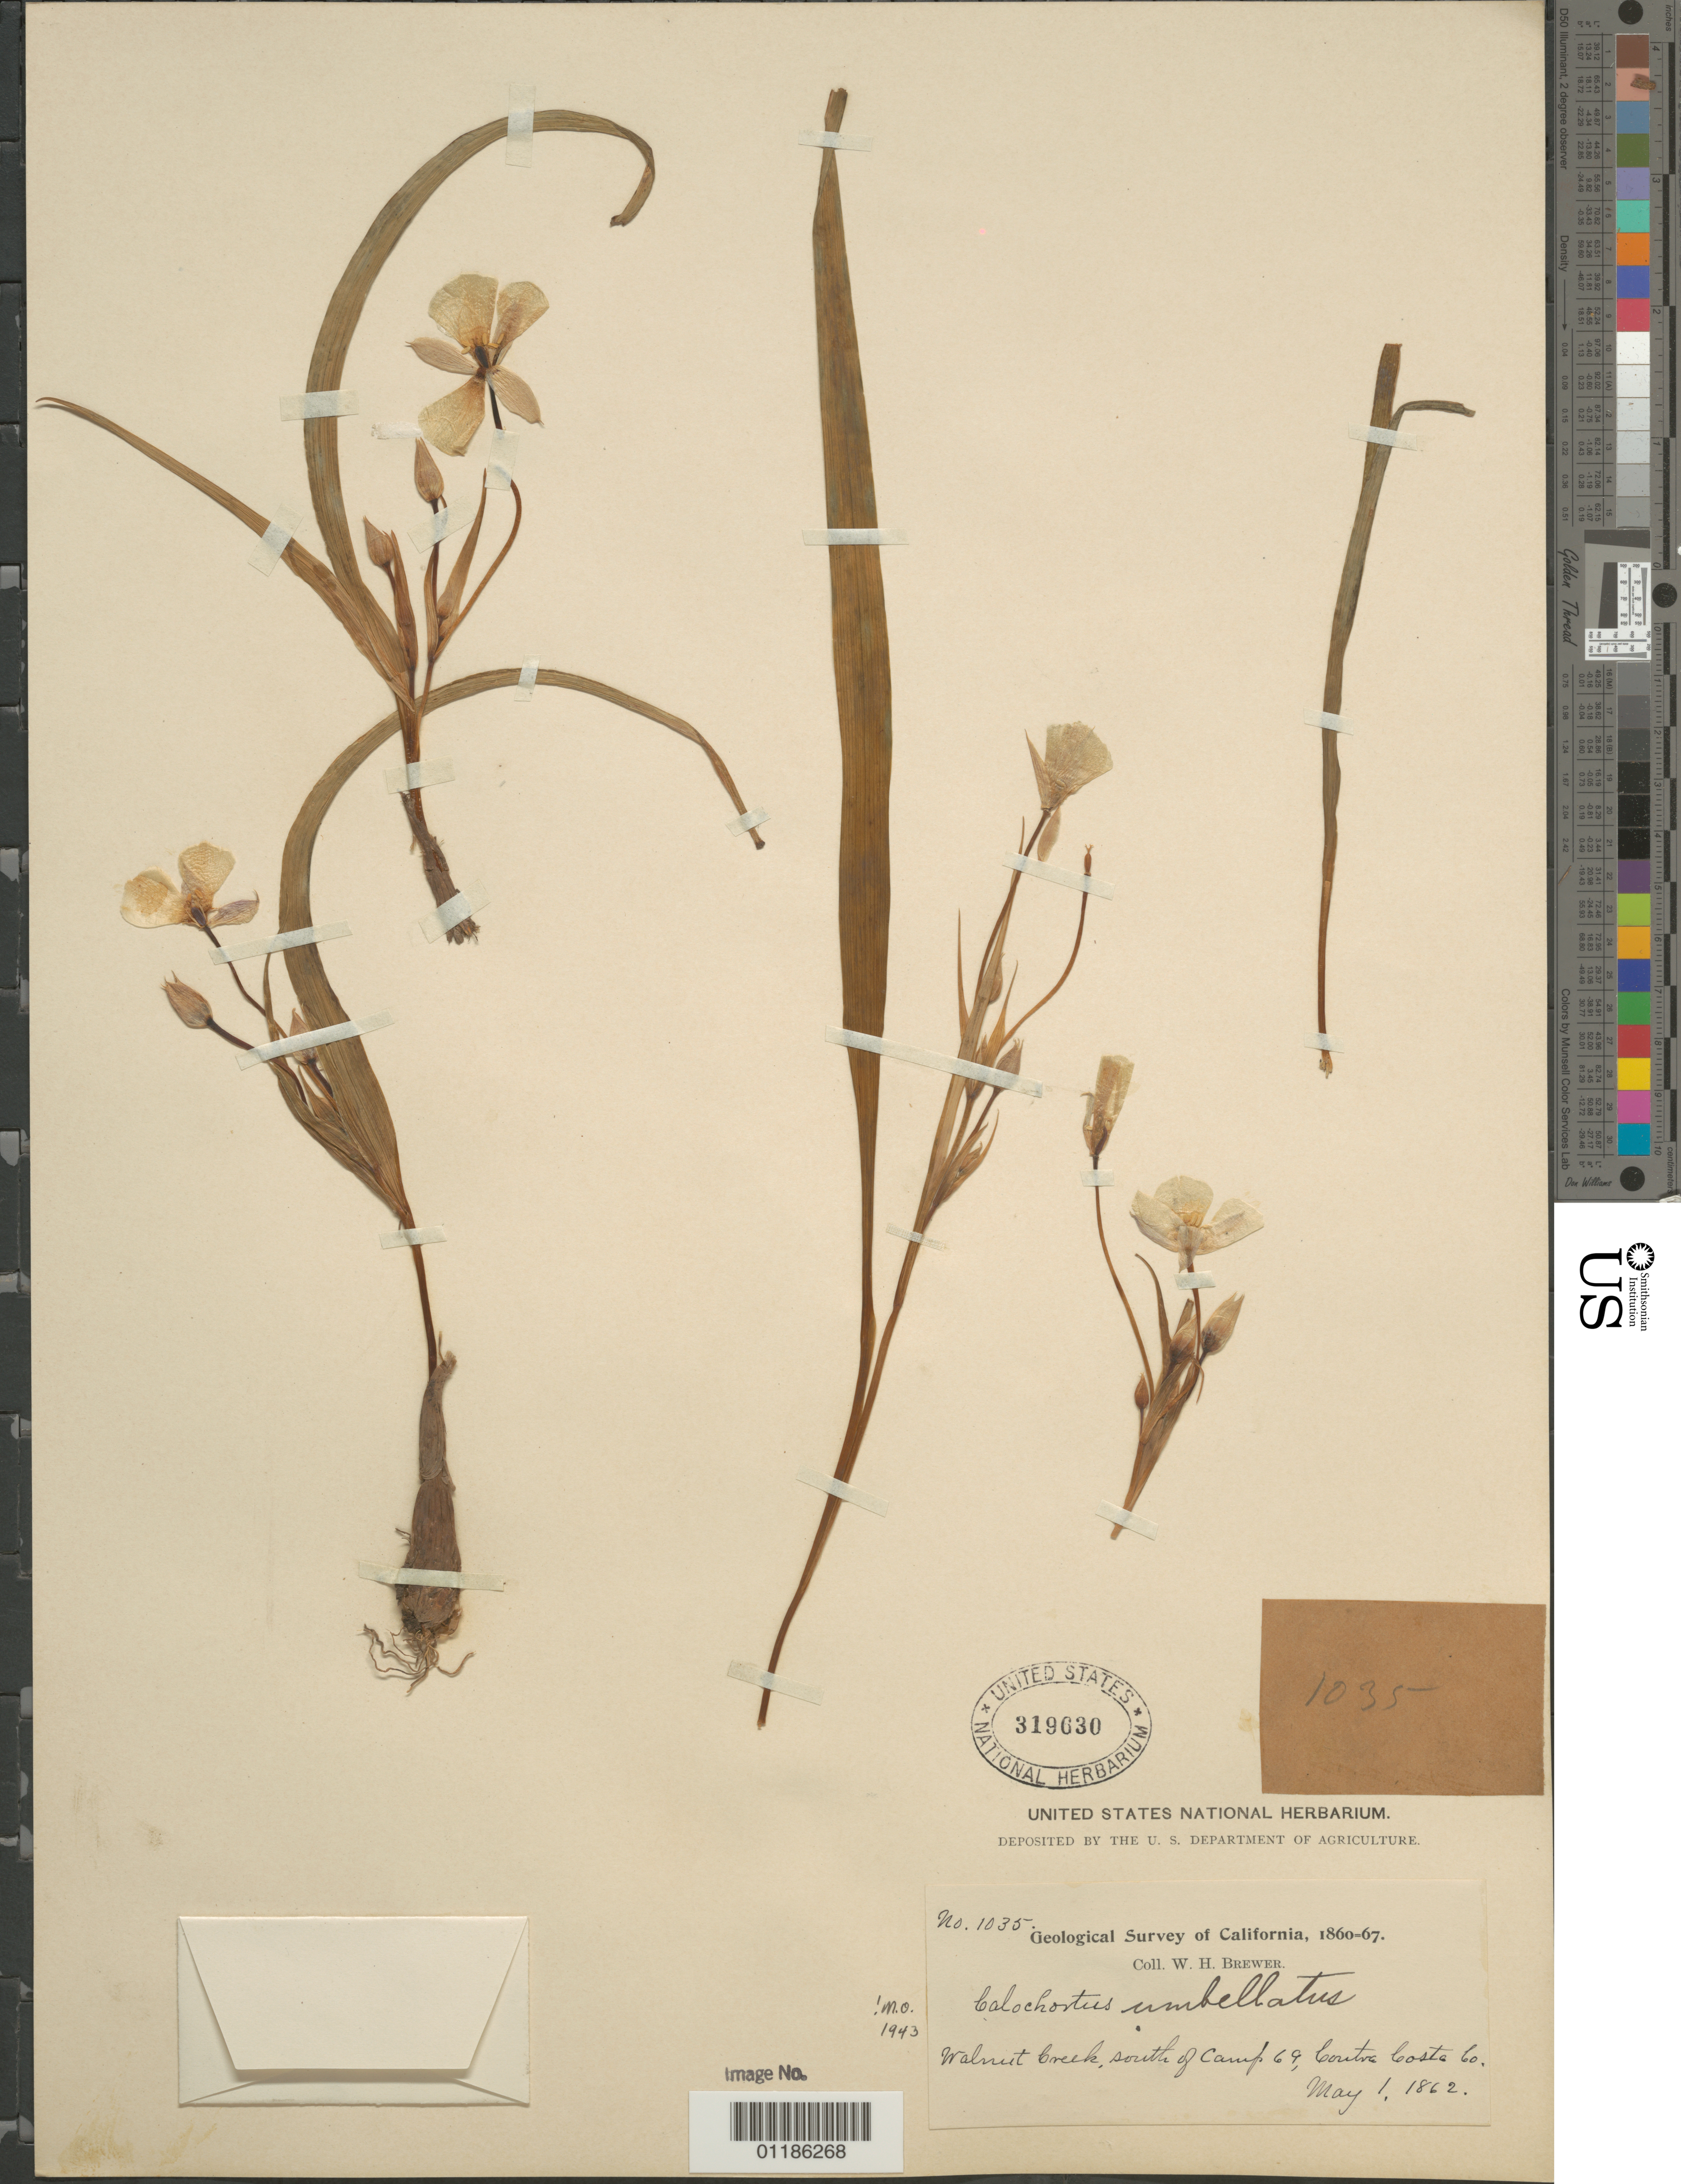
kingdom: Plantae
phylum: Tracheophyta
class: Liliopsida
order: Liliales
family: Liliaceae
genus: Calochortus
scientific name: Calochortus umbellatus A. Nelson, nom. illeg.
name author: A. Nelson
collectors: W. H. Brewer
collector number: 1035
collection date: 1862-05-01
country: United States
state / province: California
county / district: Contra Costa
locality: South of Camp 69, Walnut Creek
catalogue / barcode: US 319630